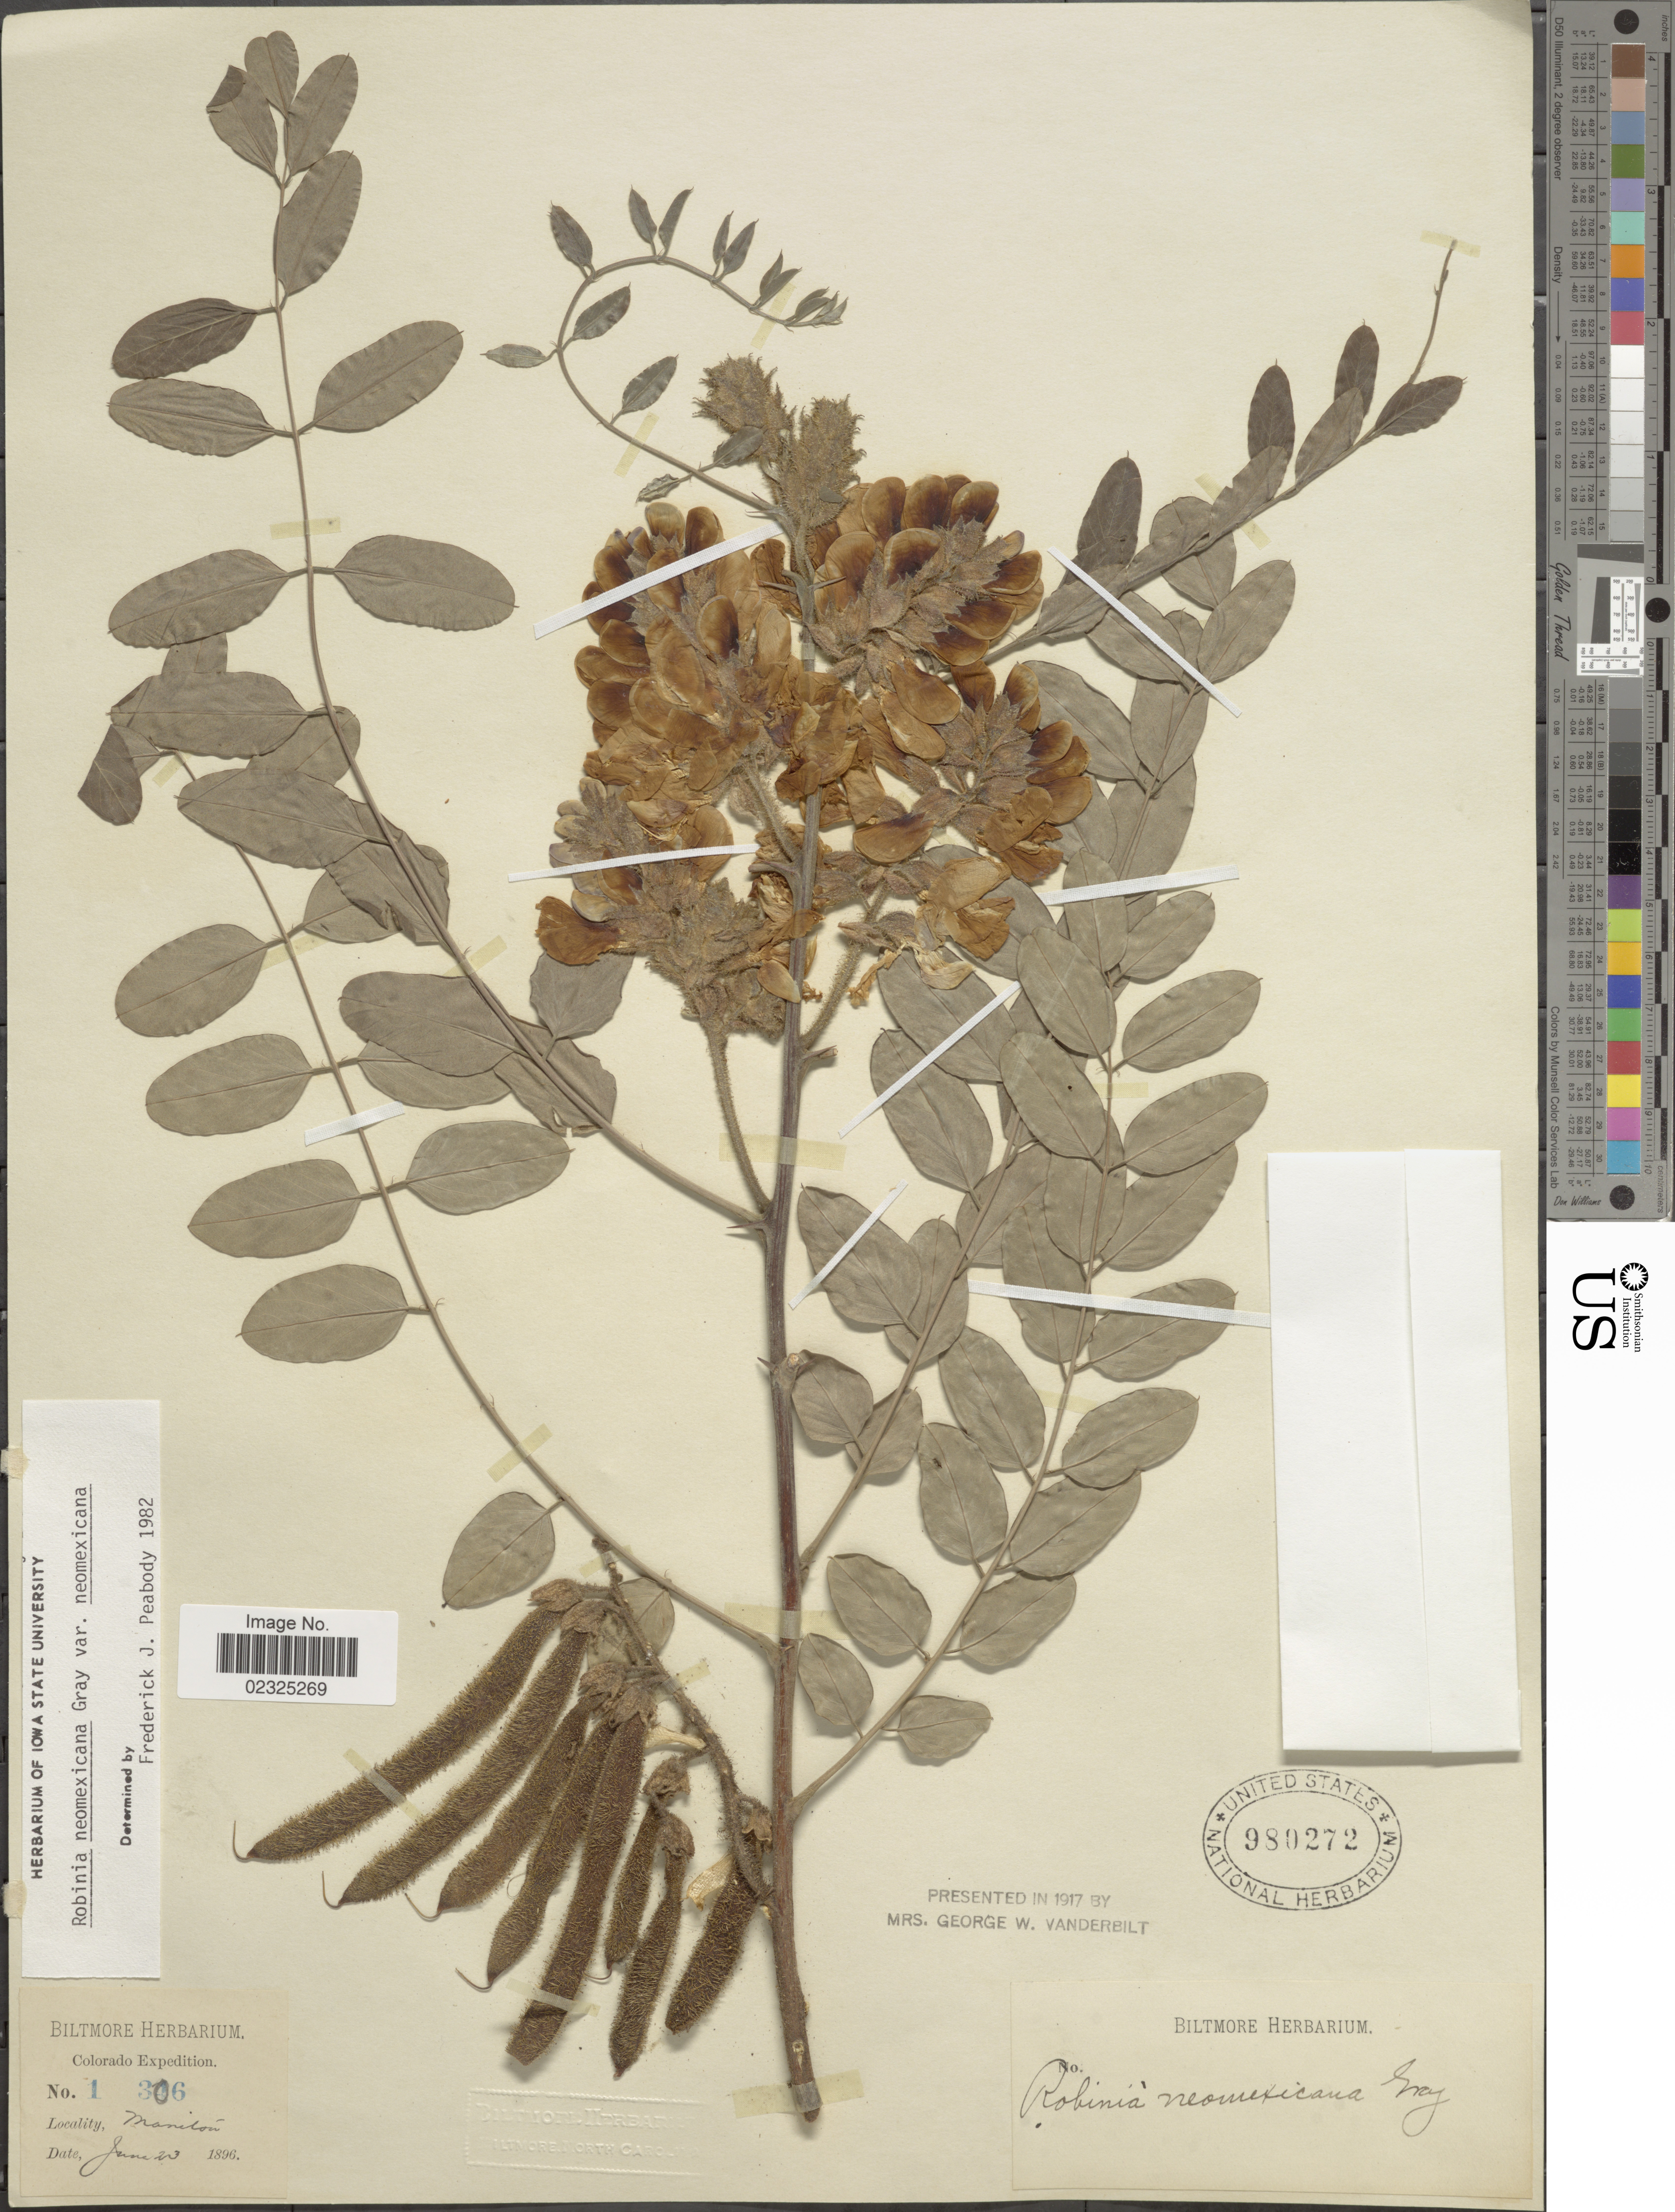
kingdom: Plantae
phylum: Tracheophyta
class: Magnoliopsida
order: Fabales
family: Fabaceae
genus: Robinia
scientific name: Robinia luxurians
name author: (Dieck) Rydb.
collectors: ex herb. Biltmore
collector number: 1306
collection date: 1896-06-20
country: United States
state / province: Colorado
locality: Manitou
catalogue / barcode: US 980272